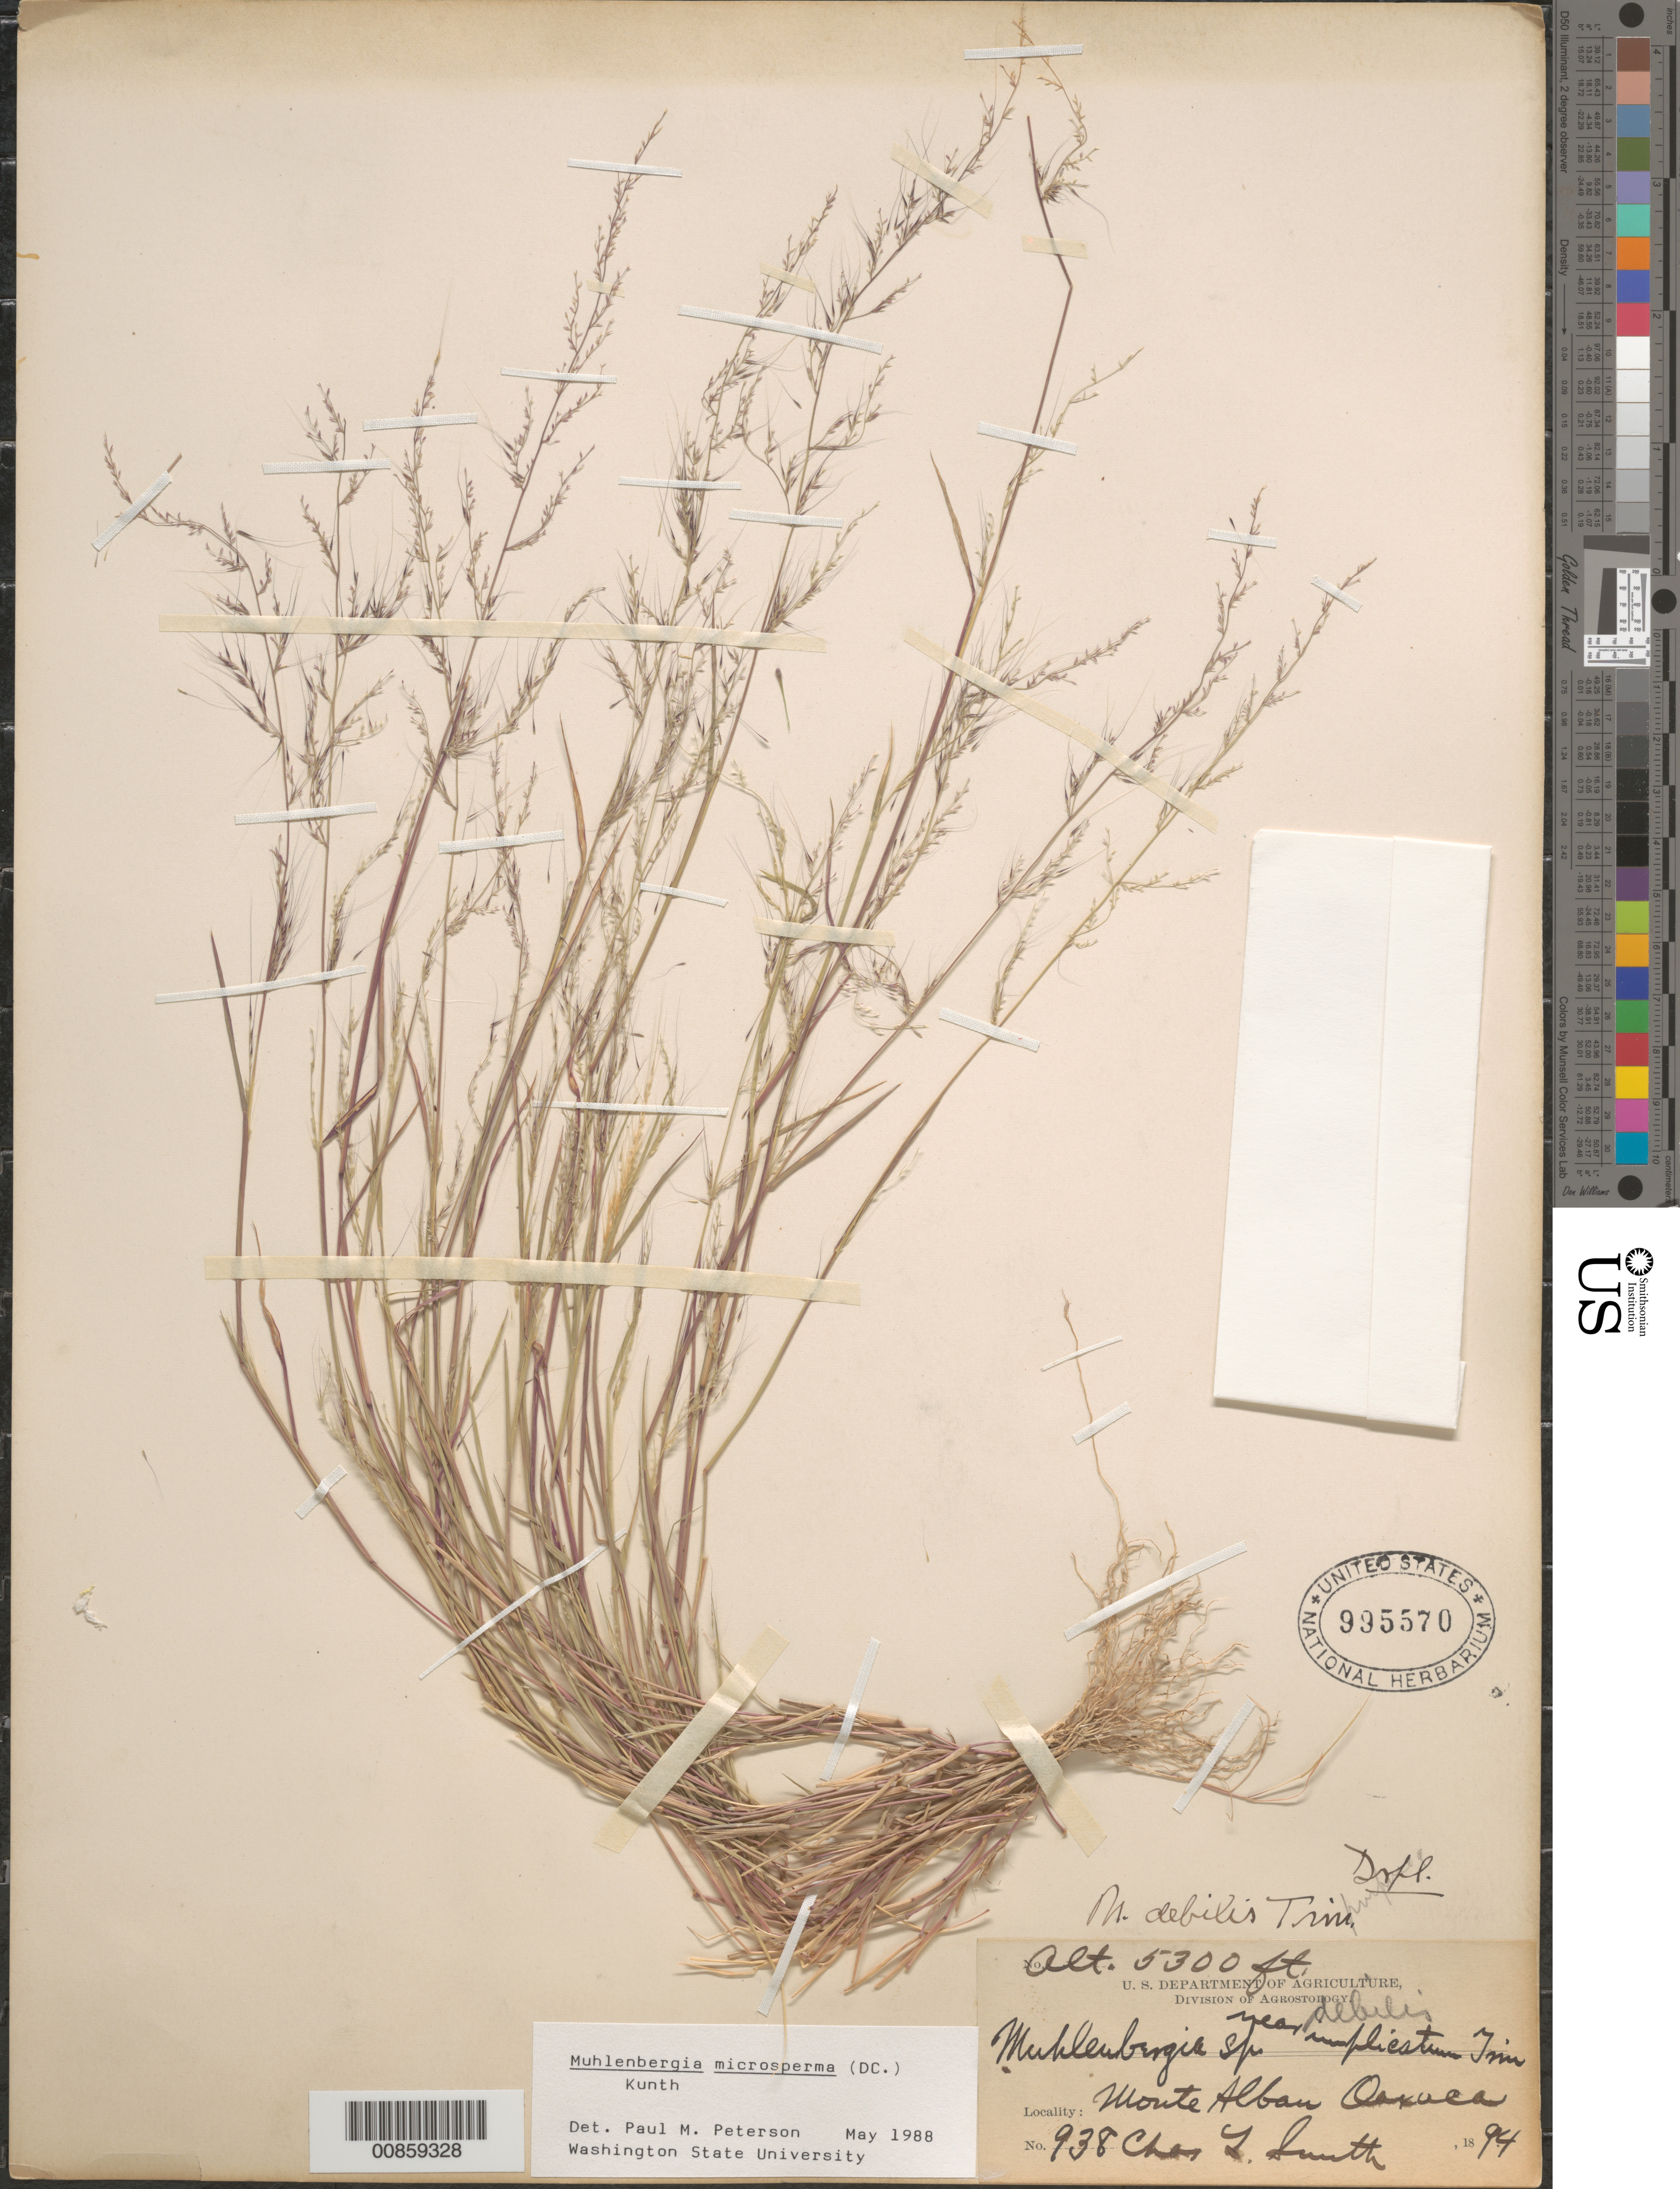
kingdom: Plantae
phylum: Tracheophyta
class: Liliopsida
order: Poales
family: Poaceae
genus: Muhlenbergia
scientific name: Muhlenbergia microsperma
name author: (DC.) Kunth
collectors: C. L. Smith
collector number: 938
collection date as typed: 1894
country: Mexico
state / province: Oaxaca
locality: Monte Alban, Oax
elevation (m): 1615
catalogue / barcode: US 995570